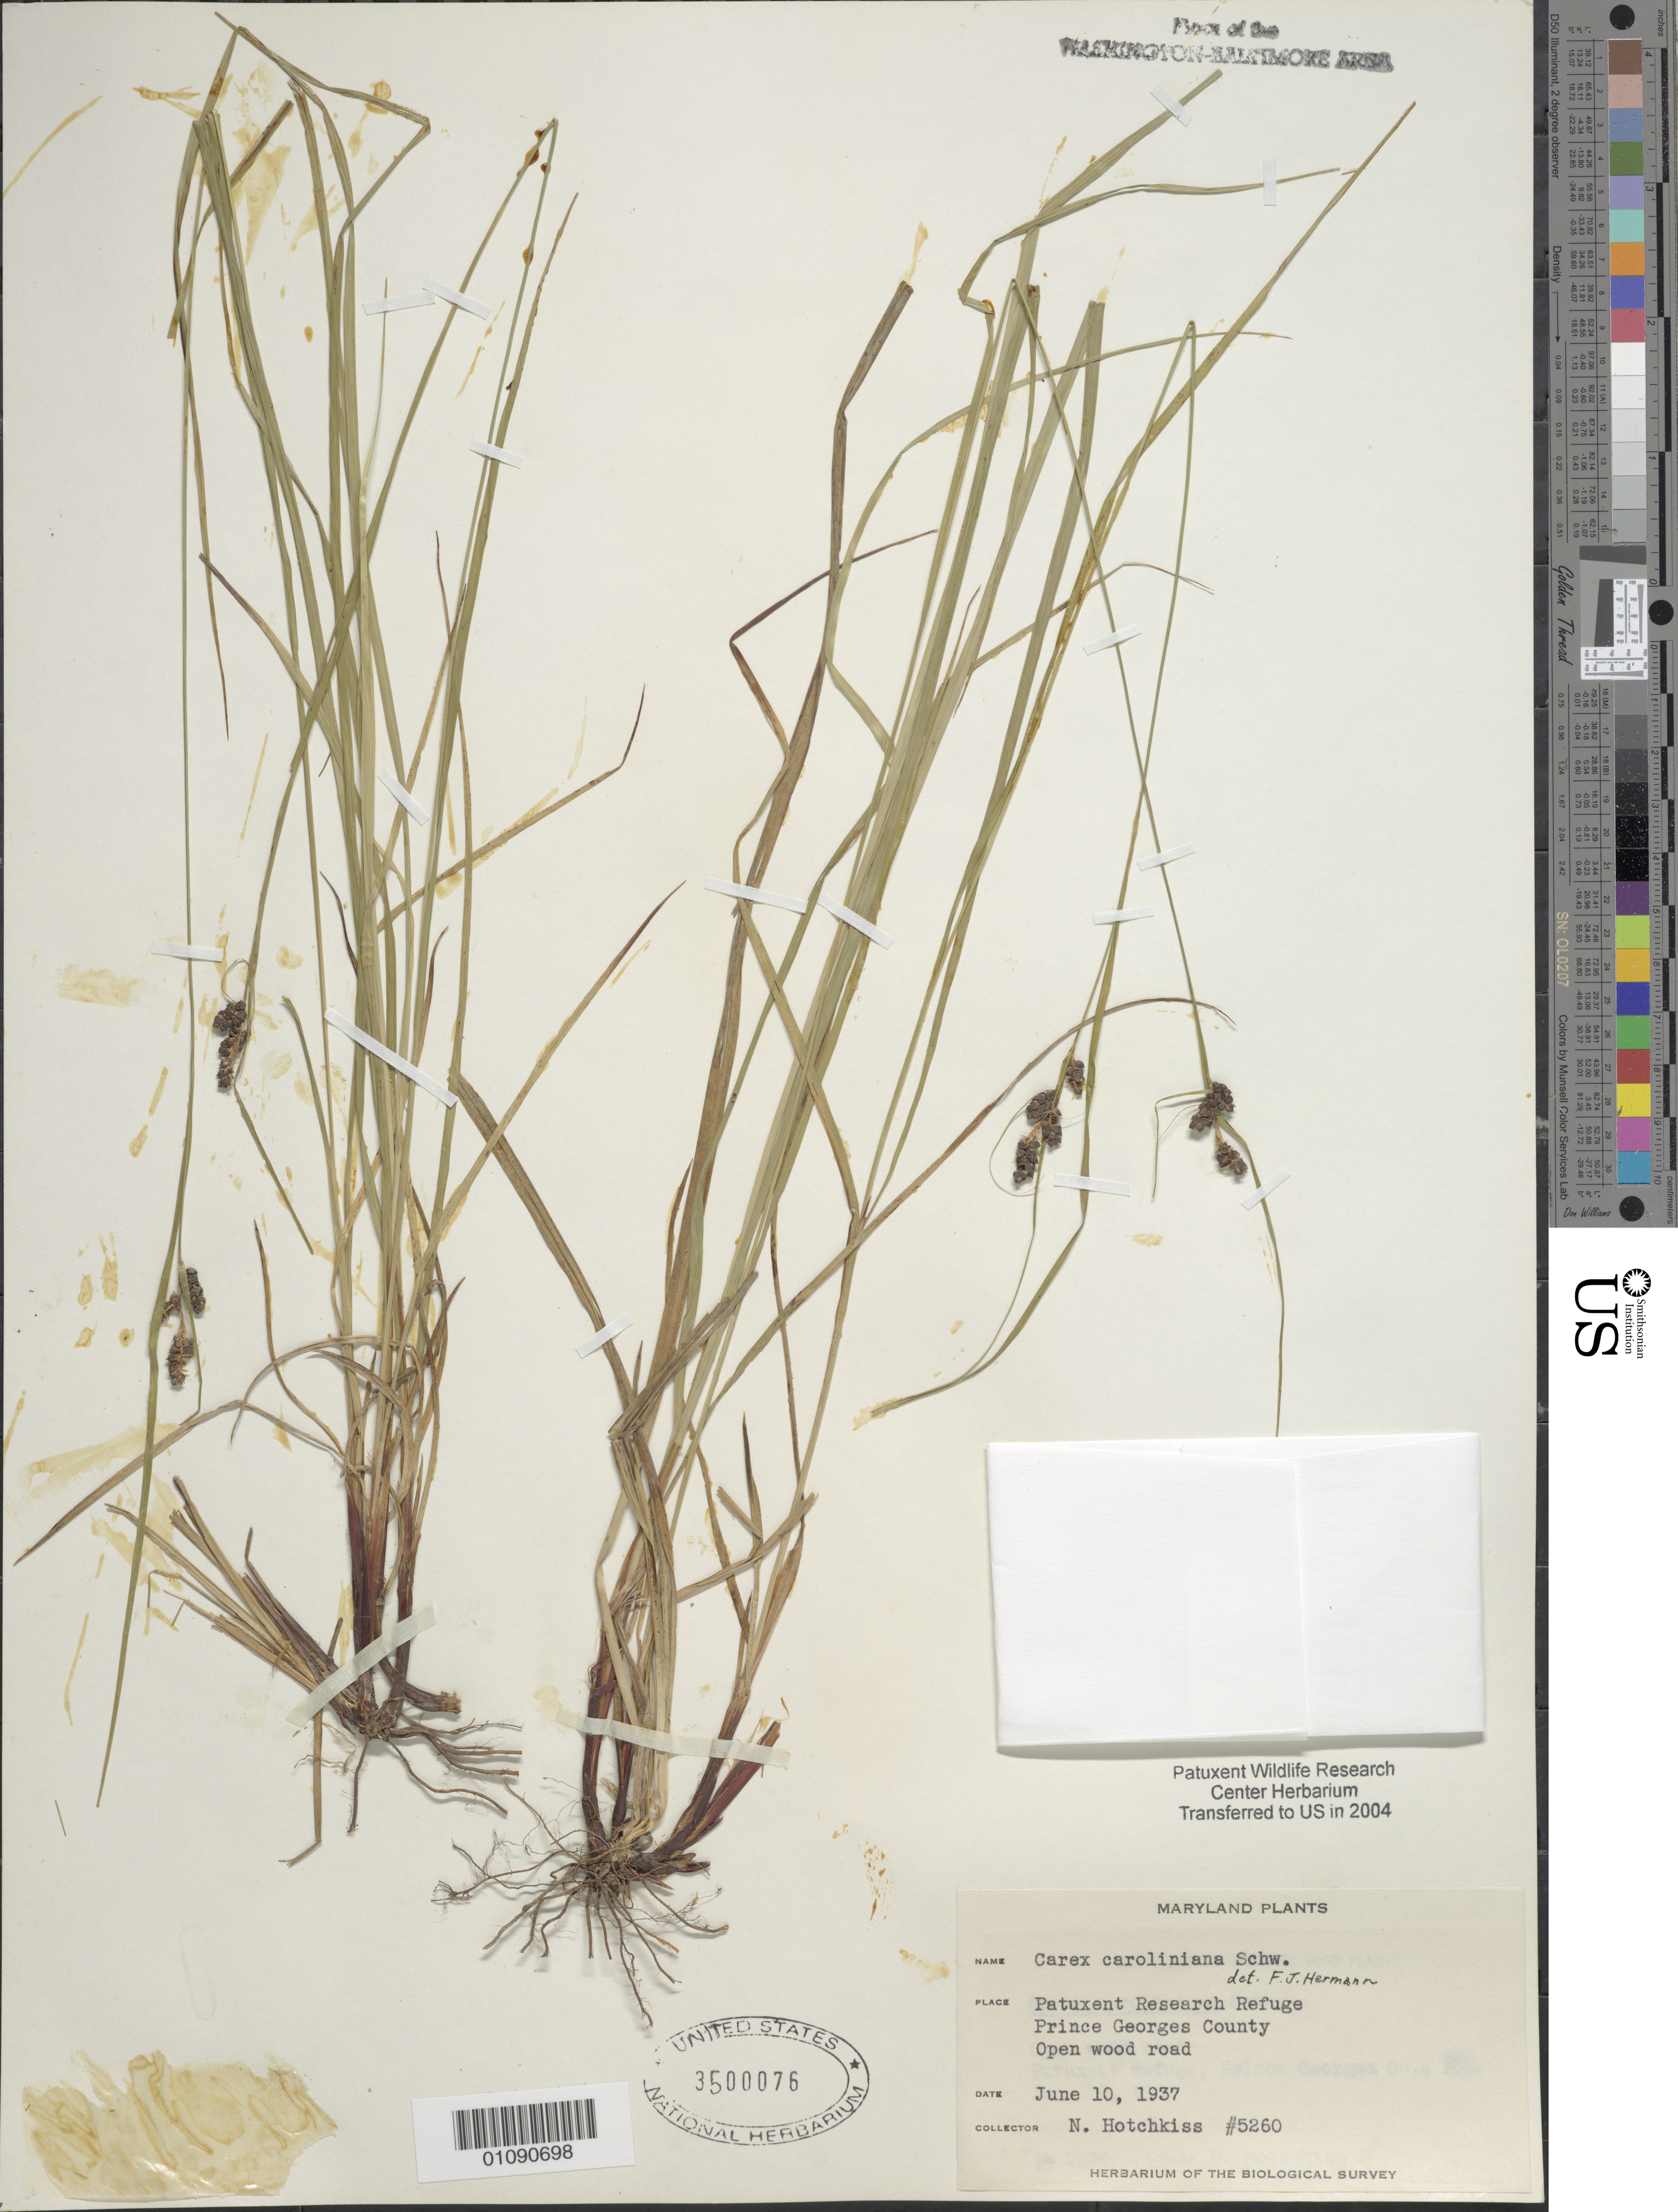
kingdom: Plantae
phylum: Tracheophyta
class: Liliopsida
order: Poales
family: Cyperaceae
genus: Carex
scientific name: Carex caroliniana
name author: Schwein.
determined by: Hermann, F. J.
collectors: N. Hotchkiss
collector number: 5260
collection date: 1937-06-10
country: United States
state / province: Maryland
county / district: Prince George's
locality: Patuxent Wildlife Refuge.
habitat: Open wood road.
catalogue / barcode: US 3500076